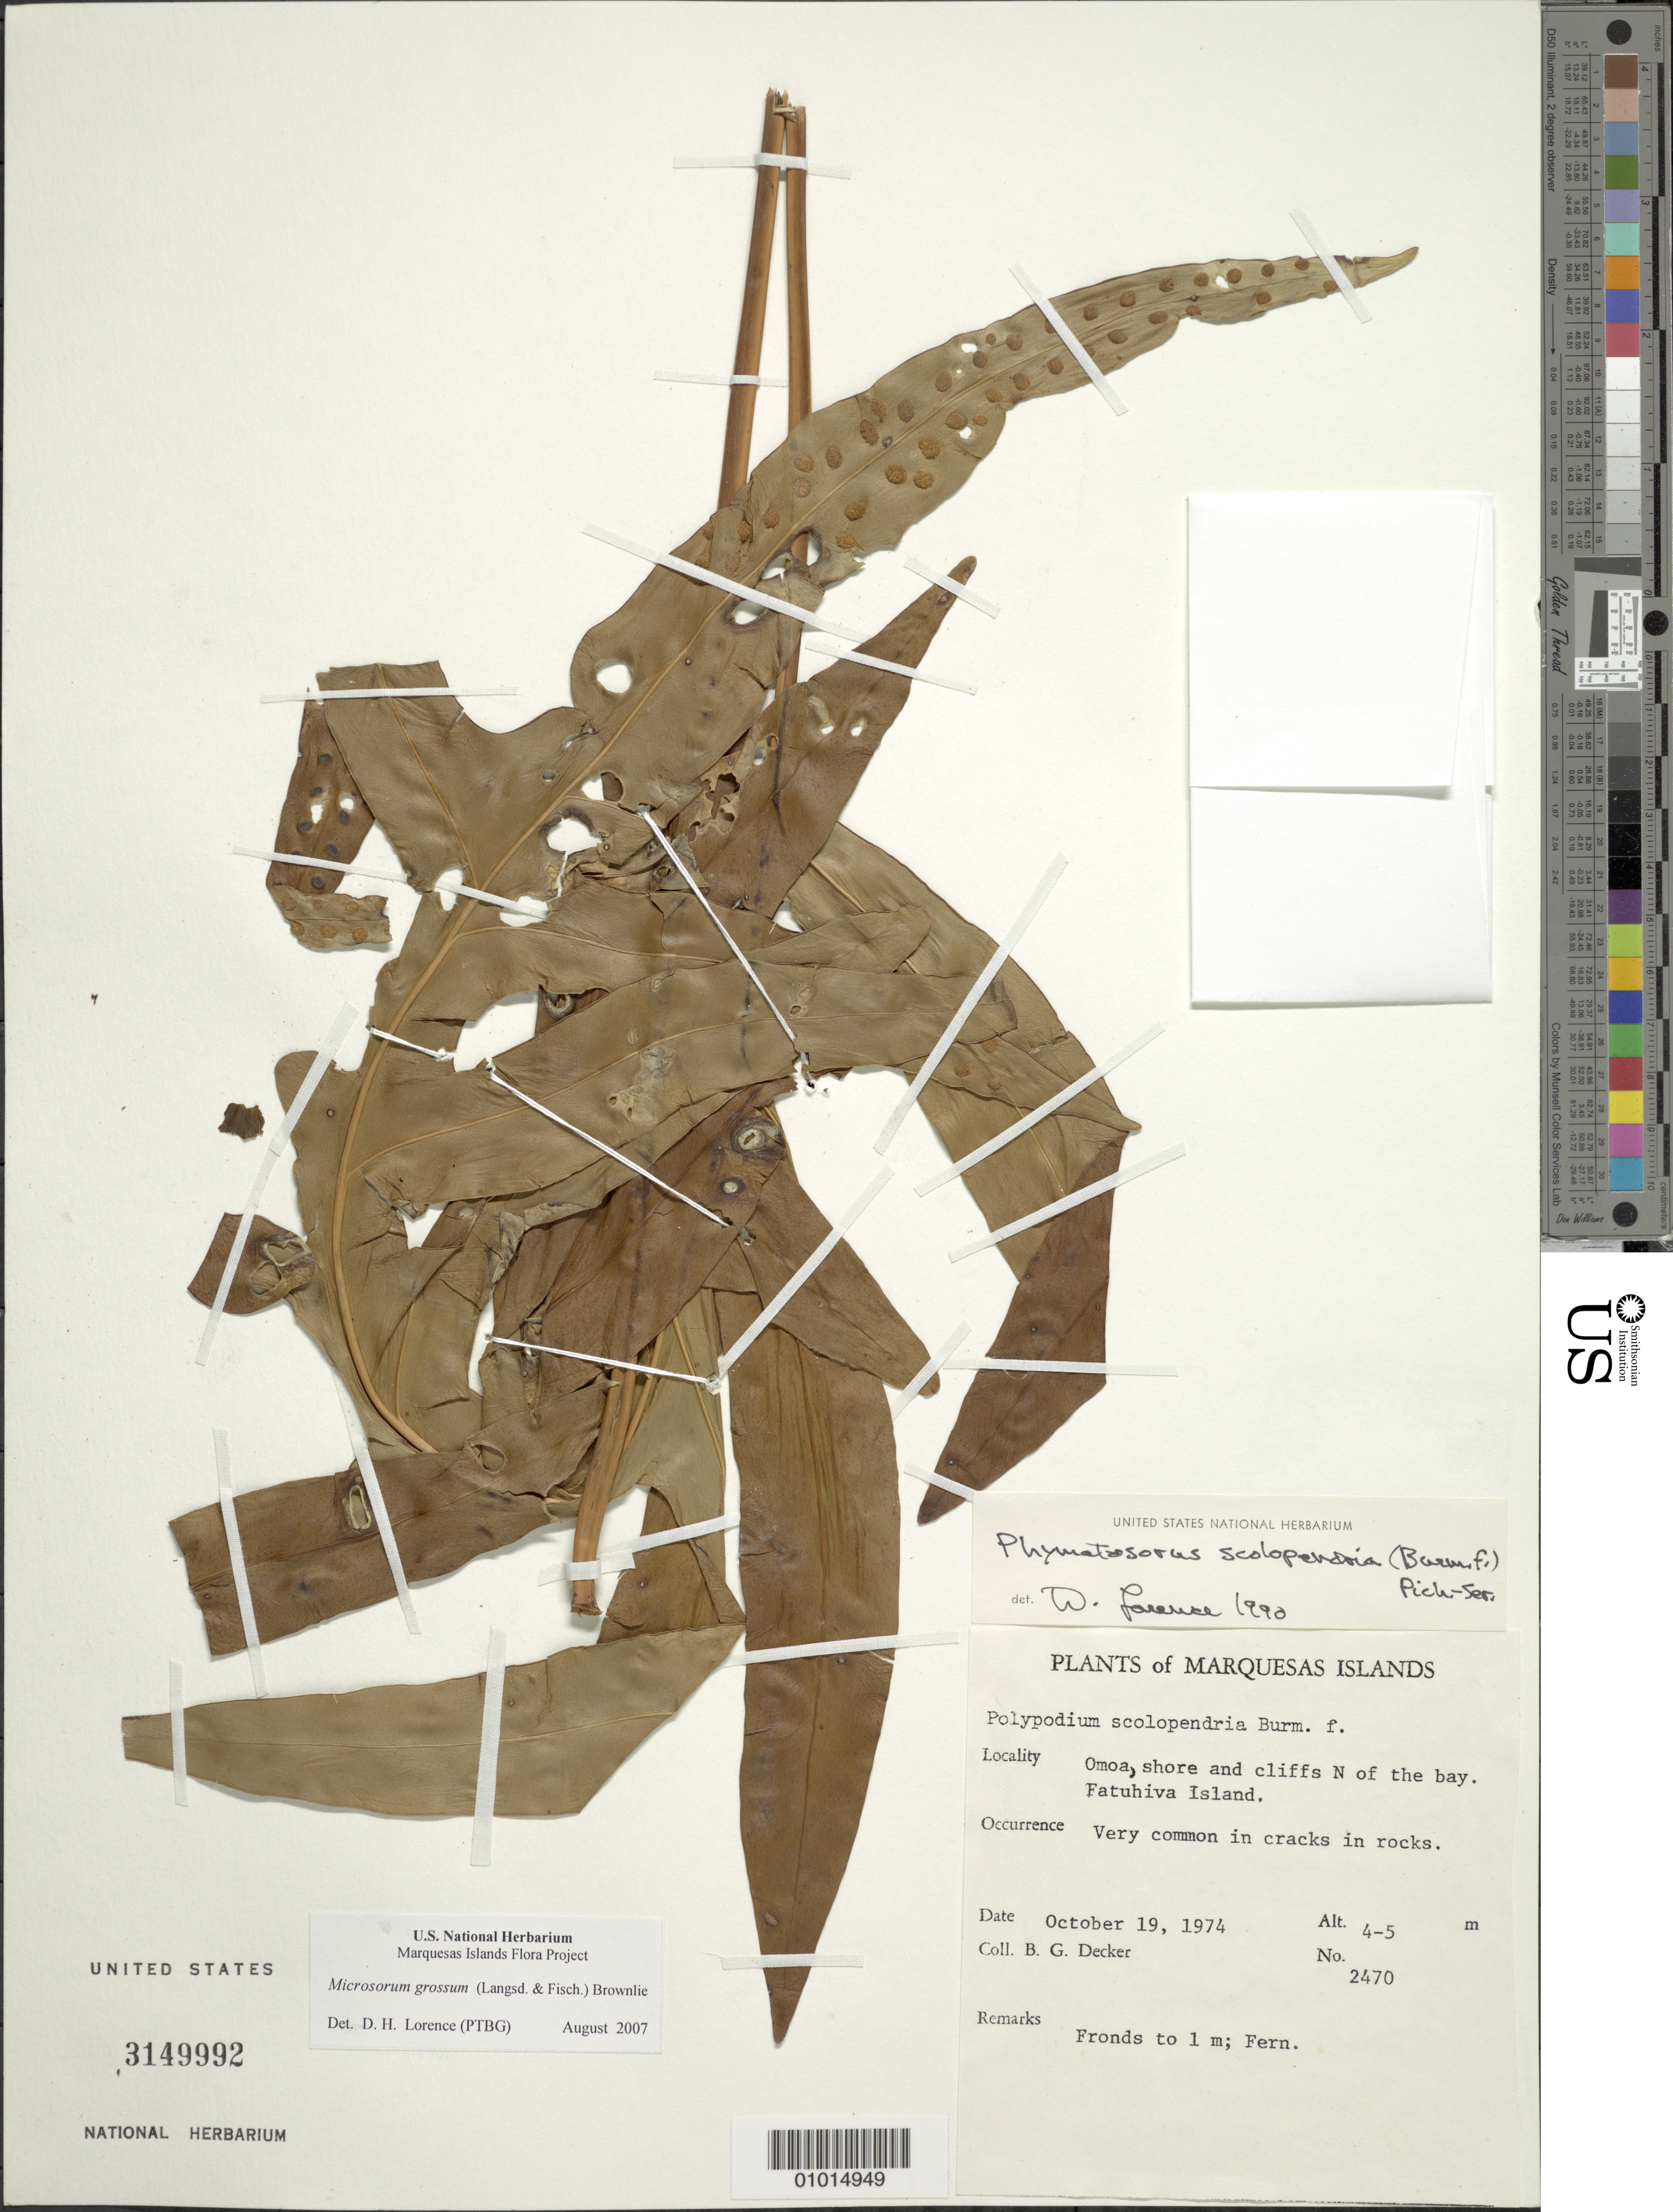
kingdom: Plantae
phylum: Tracheophyta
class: Polypodiopsida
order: Polypodiales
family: Polypodiaceae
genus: Microsorum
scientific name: Microsorum grossum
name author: (Langsd. & Fisch.) S.B. Andrews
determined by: Lorence, David H., (PTBG), National Tropical Botanical Garden (UNITED STATES)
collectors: B. G. Decker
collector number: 2470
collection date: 1974-10-19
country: French Polynesia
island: Fatu Hiva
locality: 'Omo'a, shore and cliffs N of bay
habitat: Very common in cracks in rocks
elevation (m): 4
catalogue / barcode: US 3149992